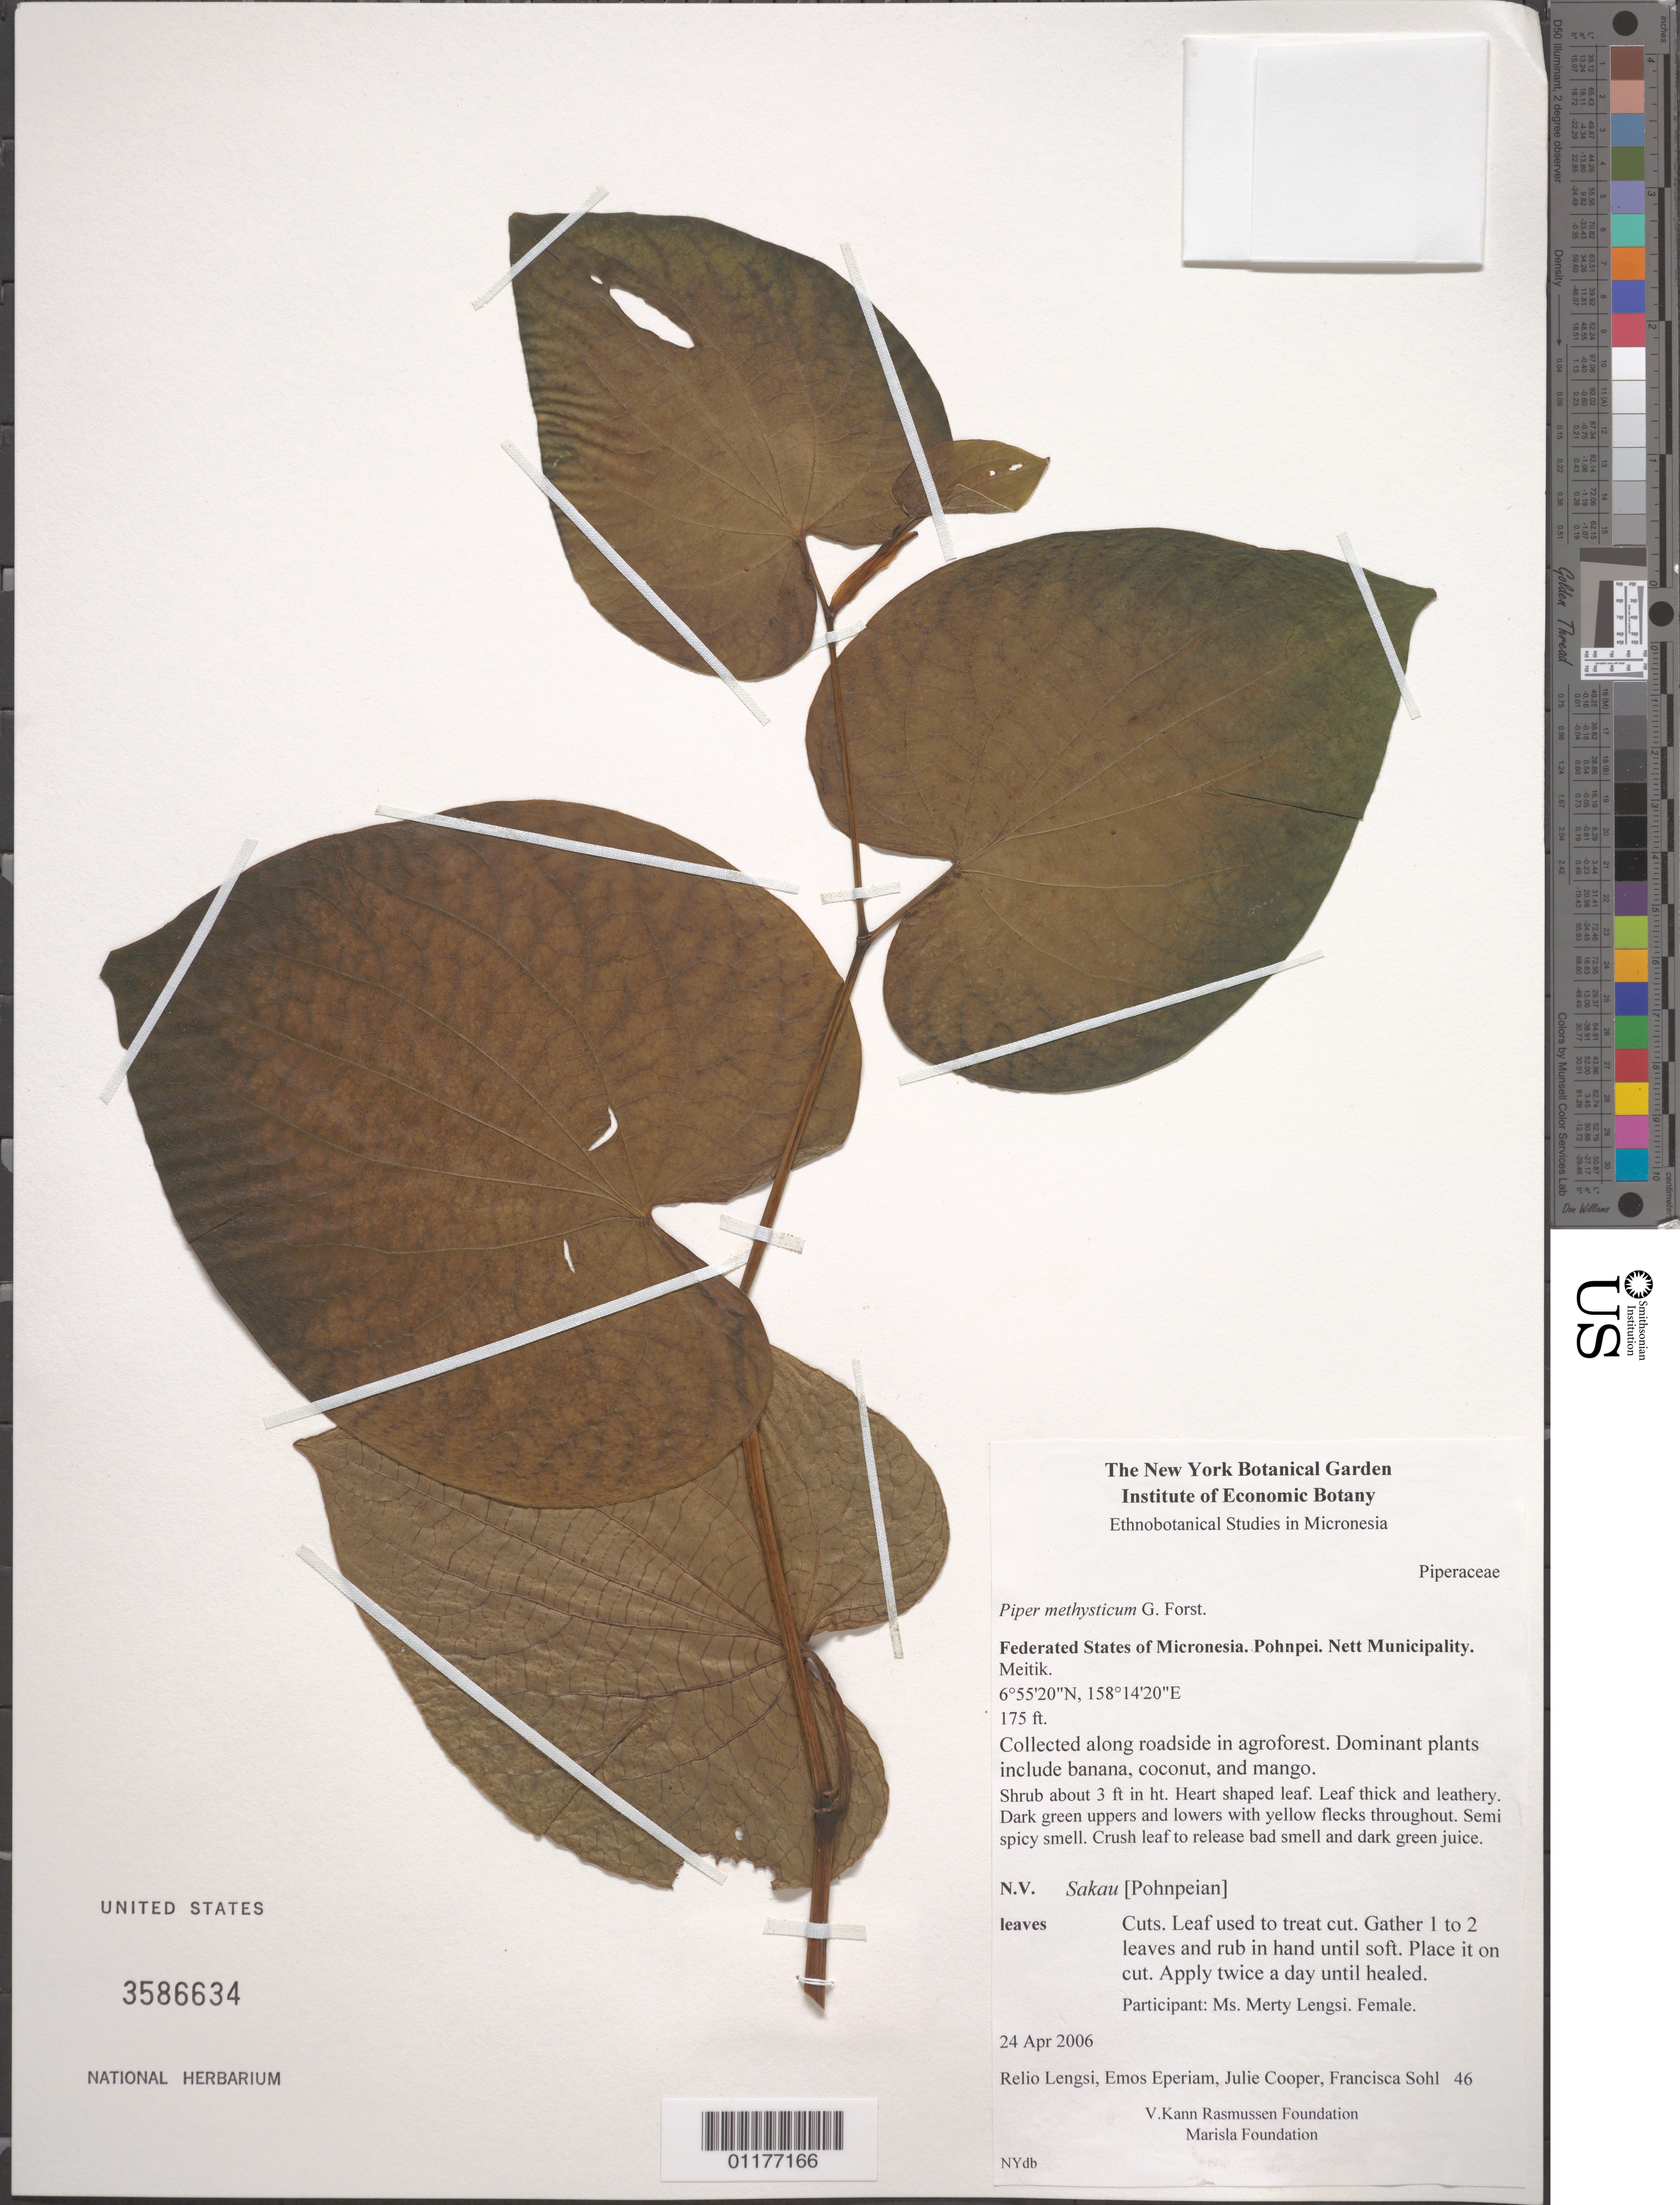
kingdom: Plantae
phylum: Tracheophyta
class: Magnoliopsida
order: Piperales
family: Piperaceae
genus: Piper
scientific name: Piper methysticum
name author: J.R. Forst. & G. Forst.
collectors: R. Lengsi, P. Eperiam, J. Cooper, F. Sohl & M. Lengsi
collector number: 46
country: Micronesia, Federated States of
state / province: Pohnpei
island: Pohnpei [Ponape]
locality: Nett, Meitik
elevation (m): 53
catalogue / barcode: US 3586634